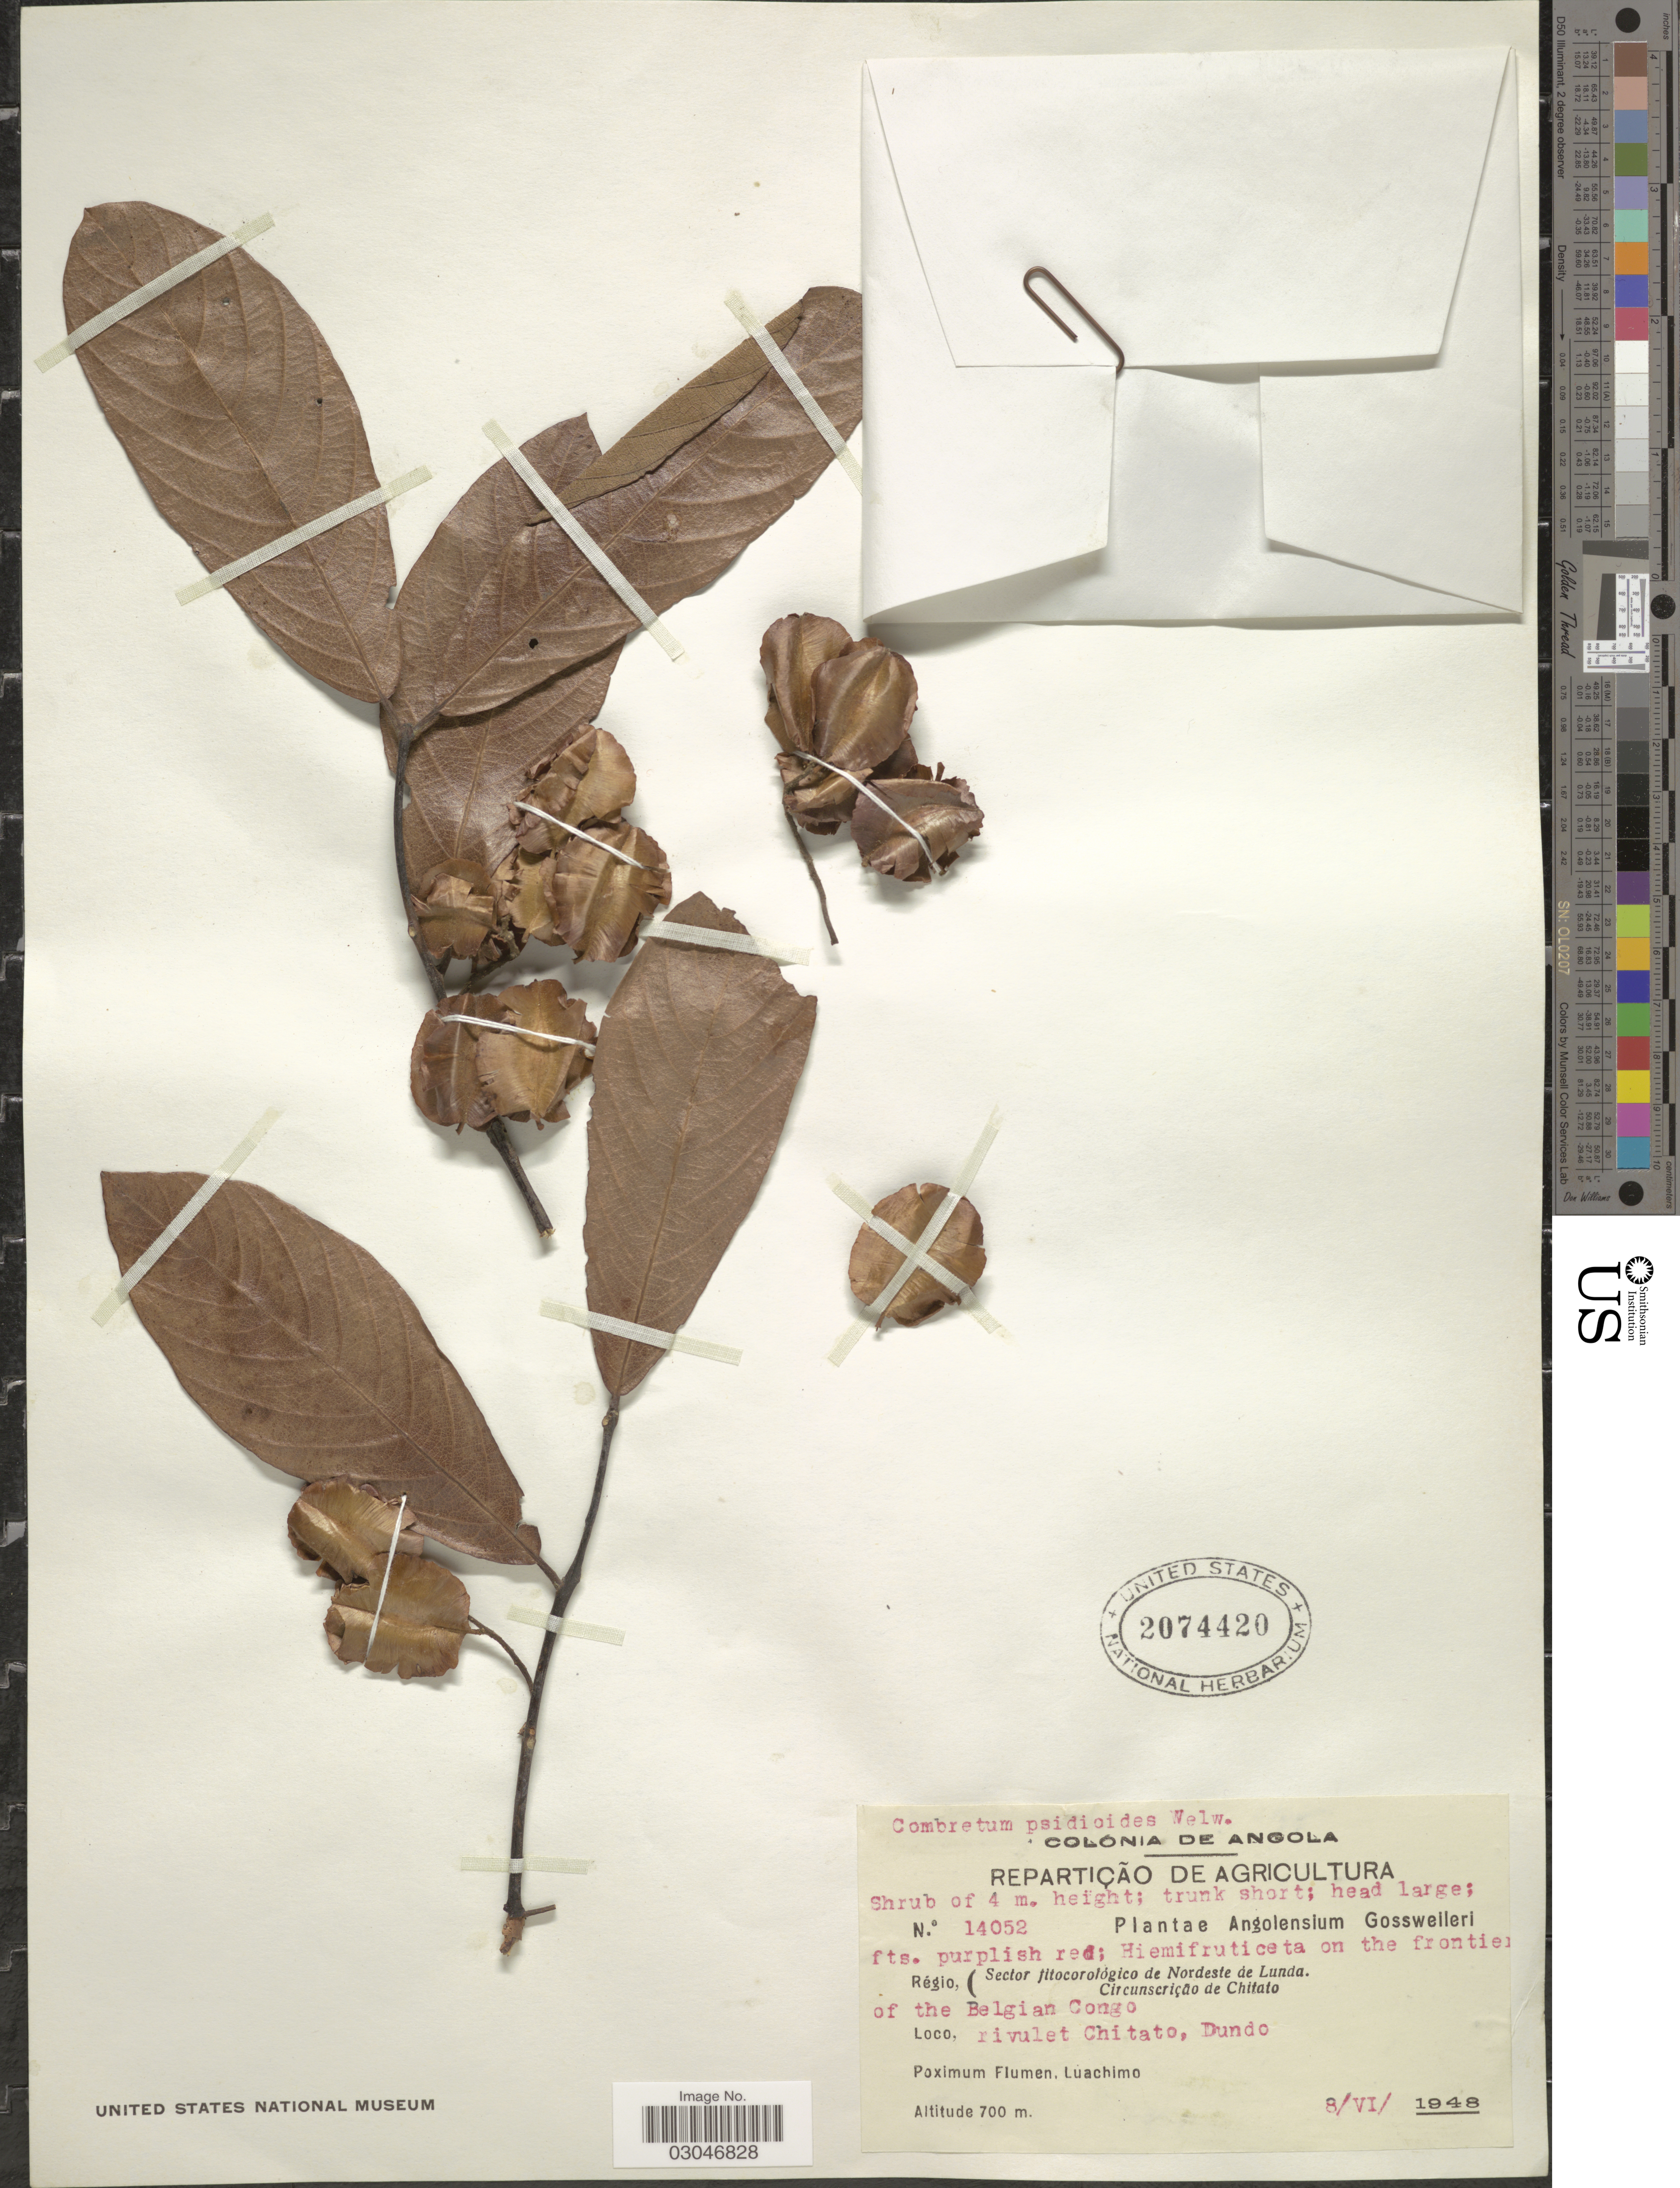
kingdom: Plantae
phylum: Tracheophyta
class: Magnoliopsida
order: Myrtales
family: Combretaceae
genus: Combretum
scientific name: Combretum psidioides subsp. psidioides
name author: Welw.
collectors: -. Gossweiler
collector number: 14052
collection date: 1948-06-08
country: Angola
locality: Régio, (Sector fitocorológico de Nordeste de Lunda. Circunscrição de Chitato of the Belgian Congo. Rivulet Chitato, Dundo.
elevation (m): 700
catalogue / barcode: US 2074420